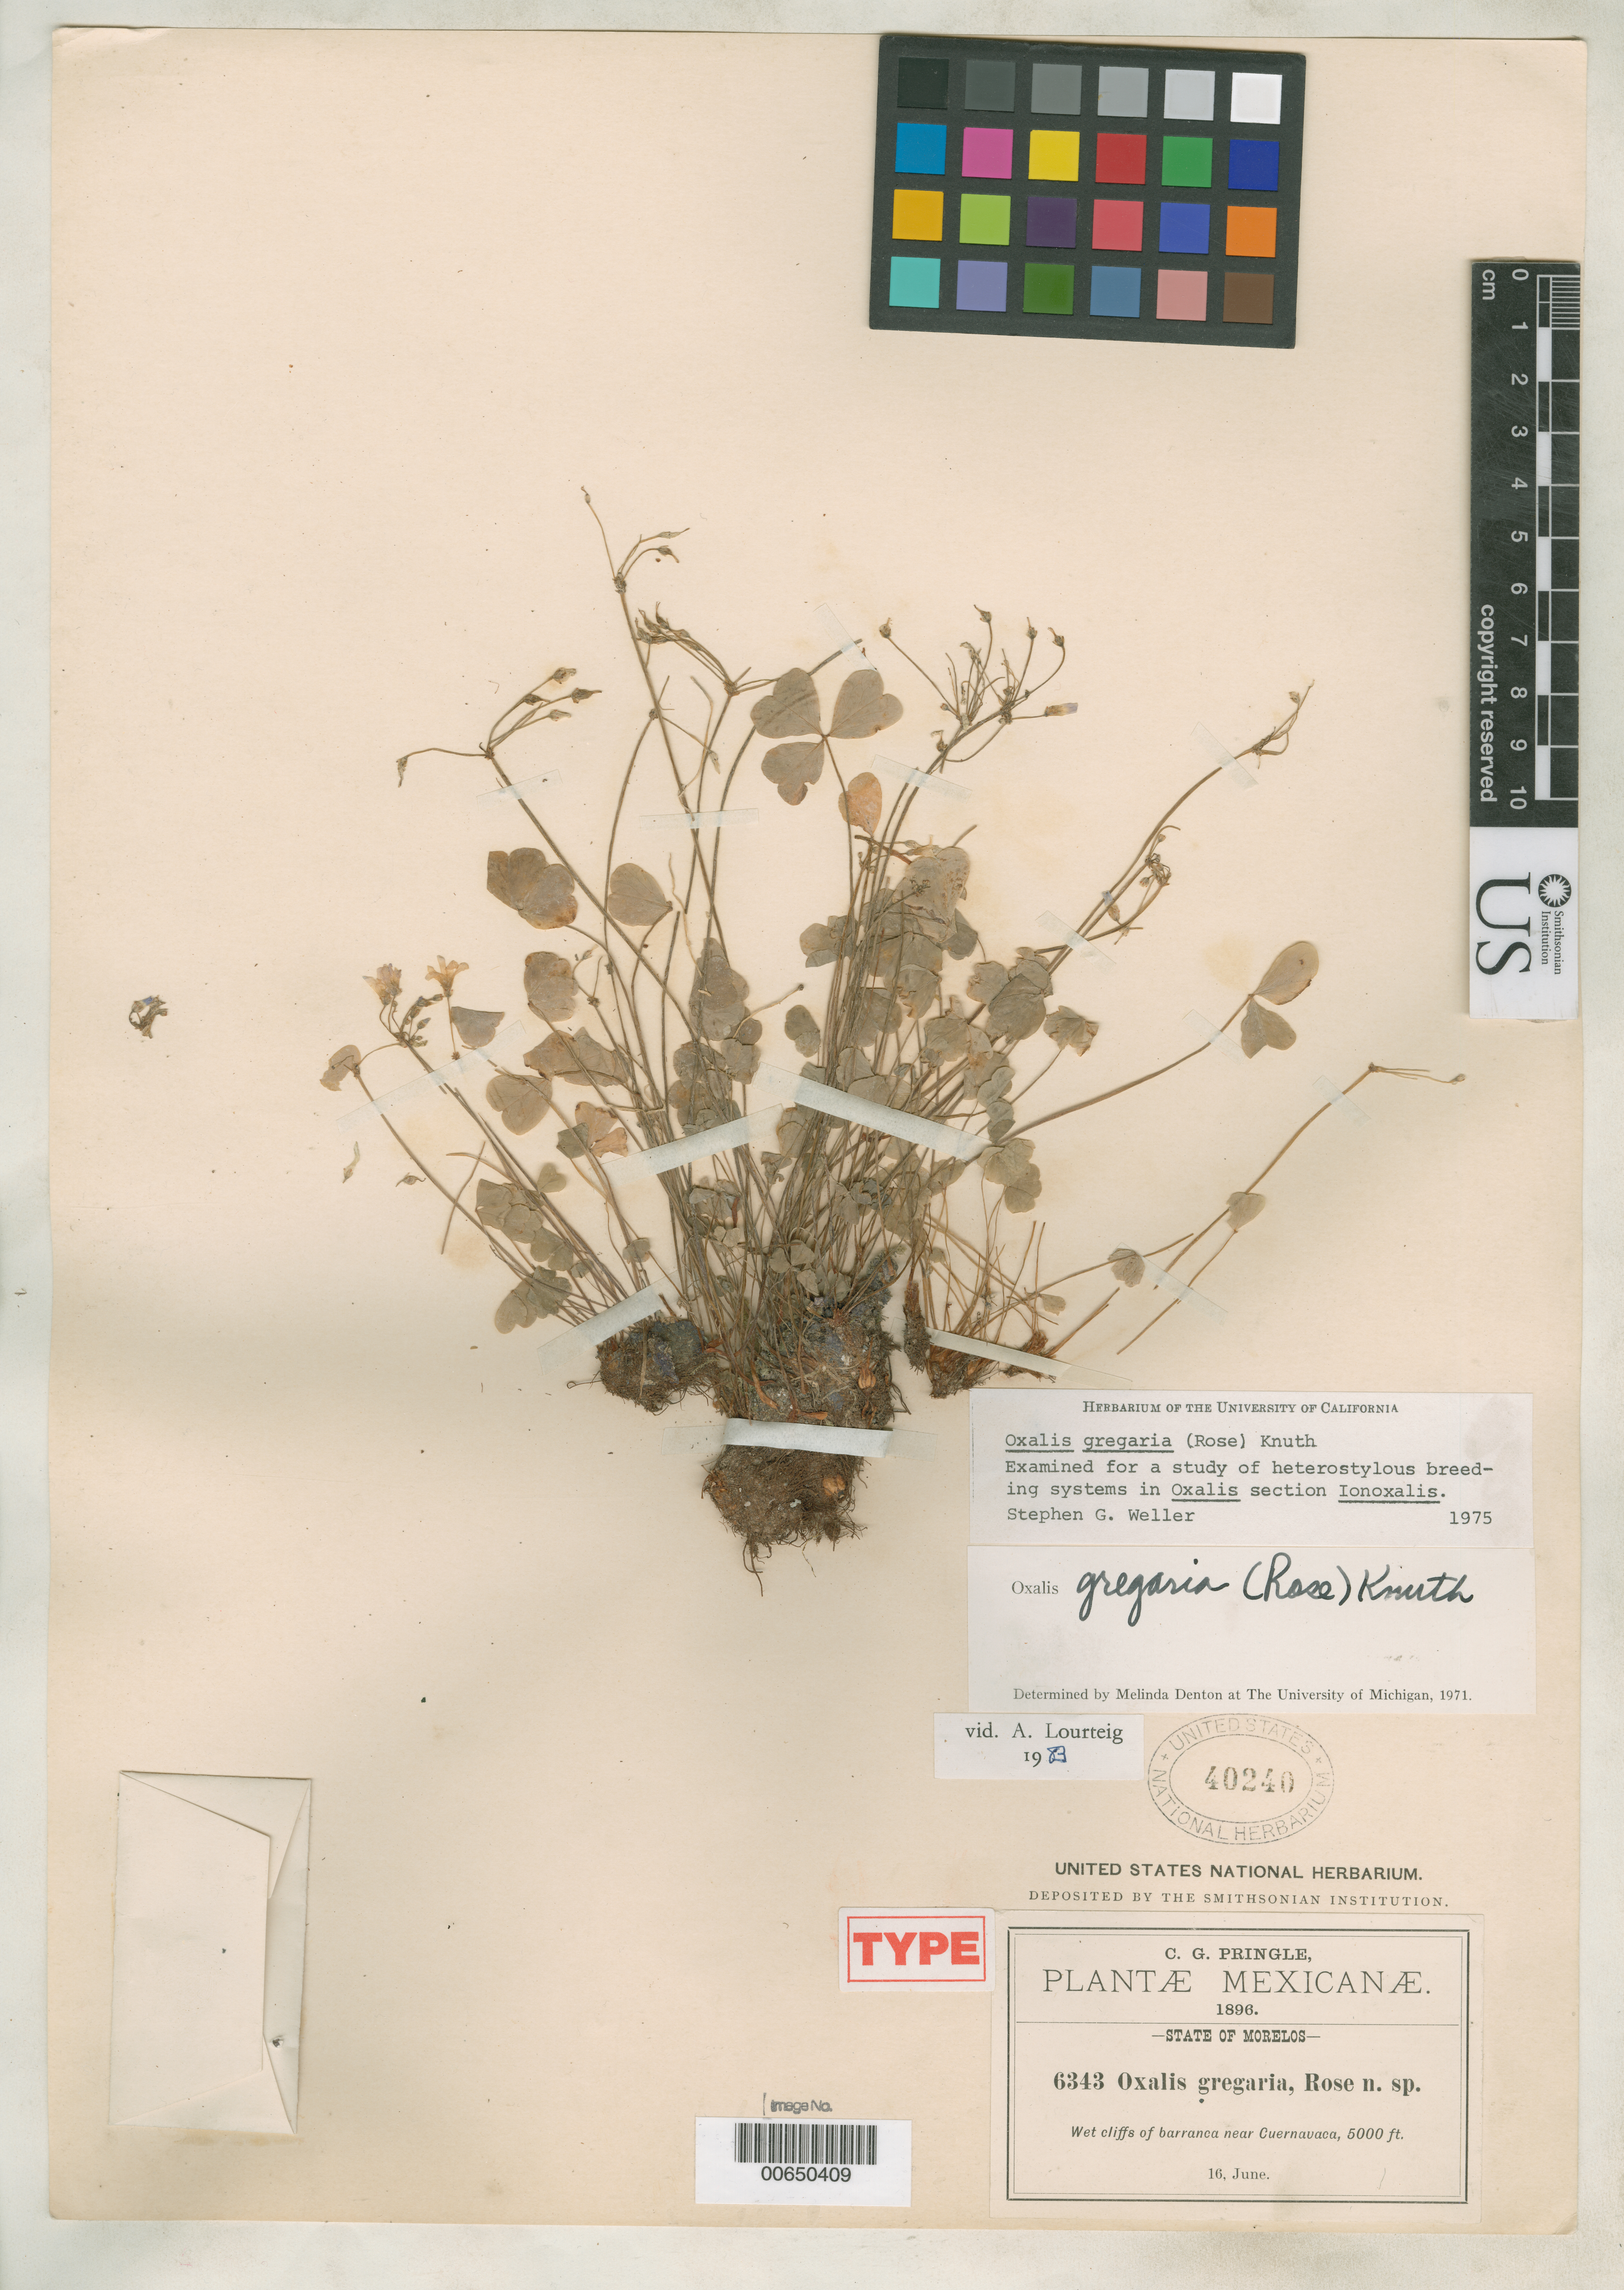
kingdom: Plantae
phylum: Tracheophyta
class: Magnoliopsida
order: Oxalidales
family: Oxalidaceae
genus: Ionoxalis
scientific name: Ionoxalis gregaria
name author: Rose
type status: Holotype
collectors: C. G. Pringle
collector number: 6343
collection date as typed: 16 Jun 1896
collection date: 1896-06-16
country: Mexico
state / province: Morelos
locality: Below Cuernavaca.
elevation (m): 1524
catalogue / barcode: US 40240